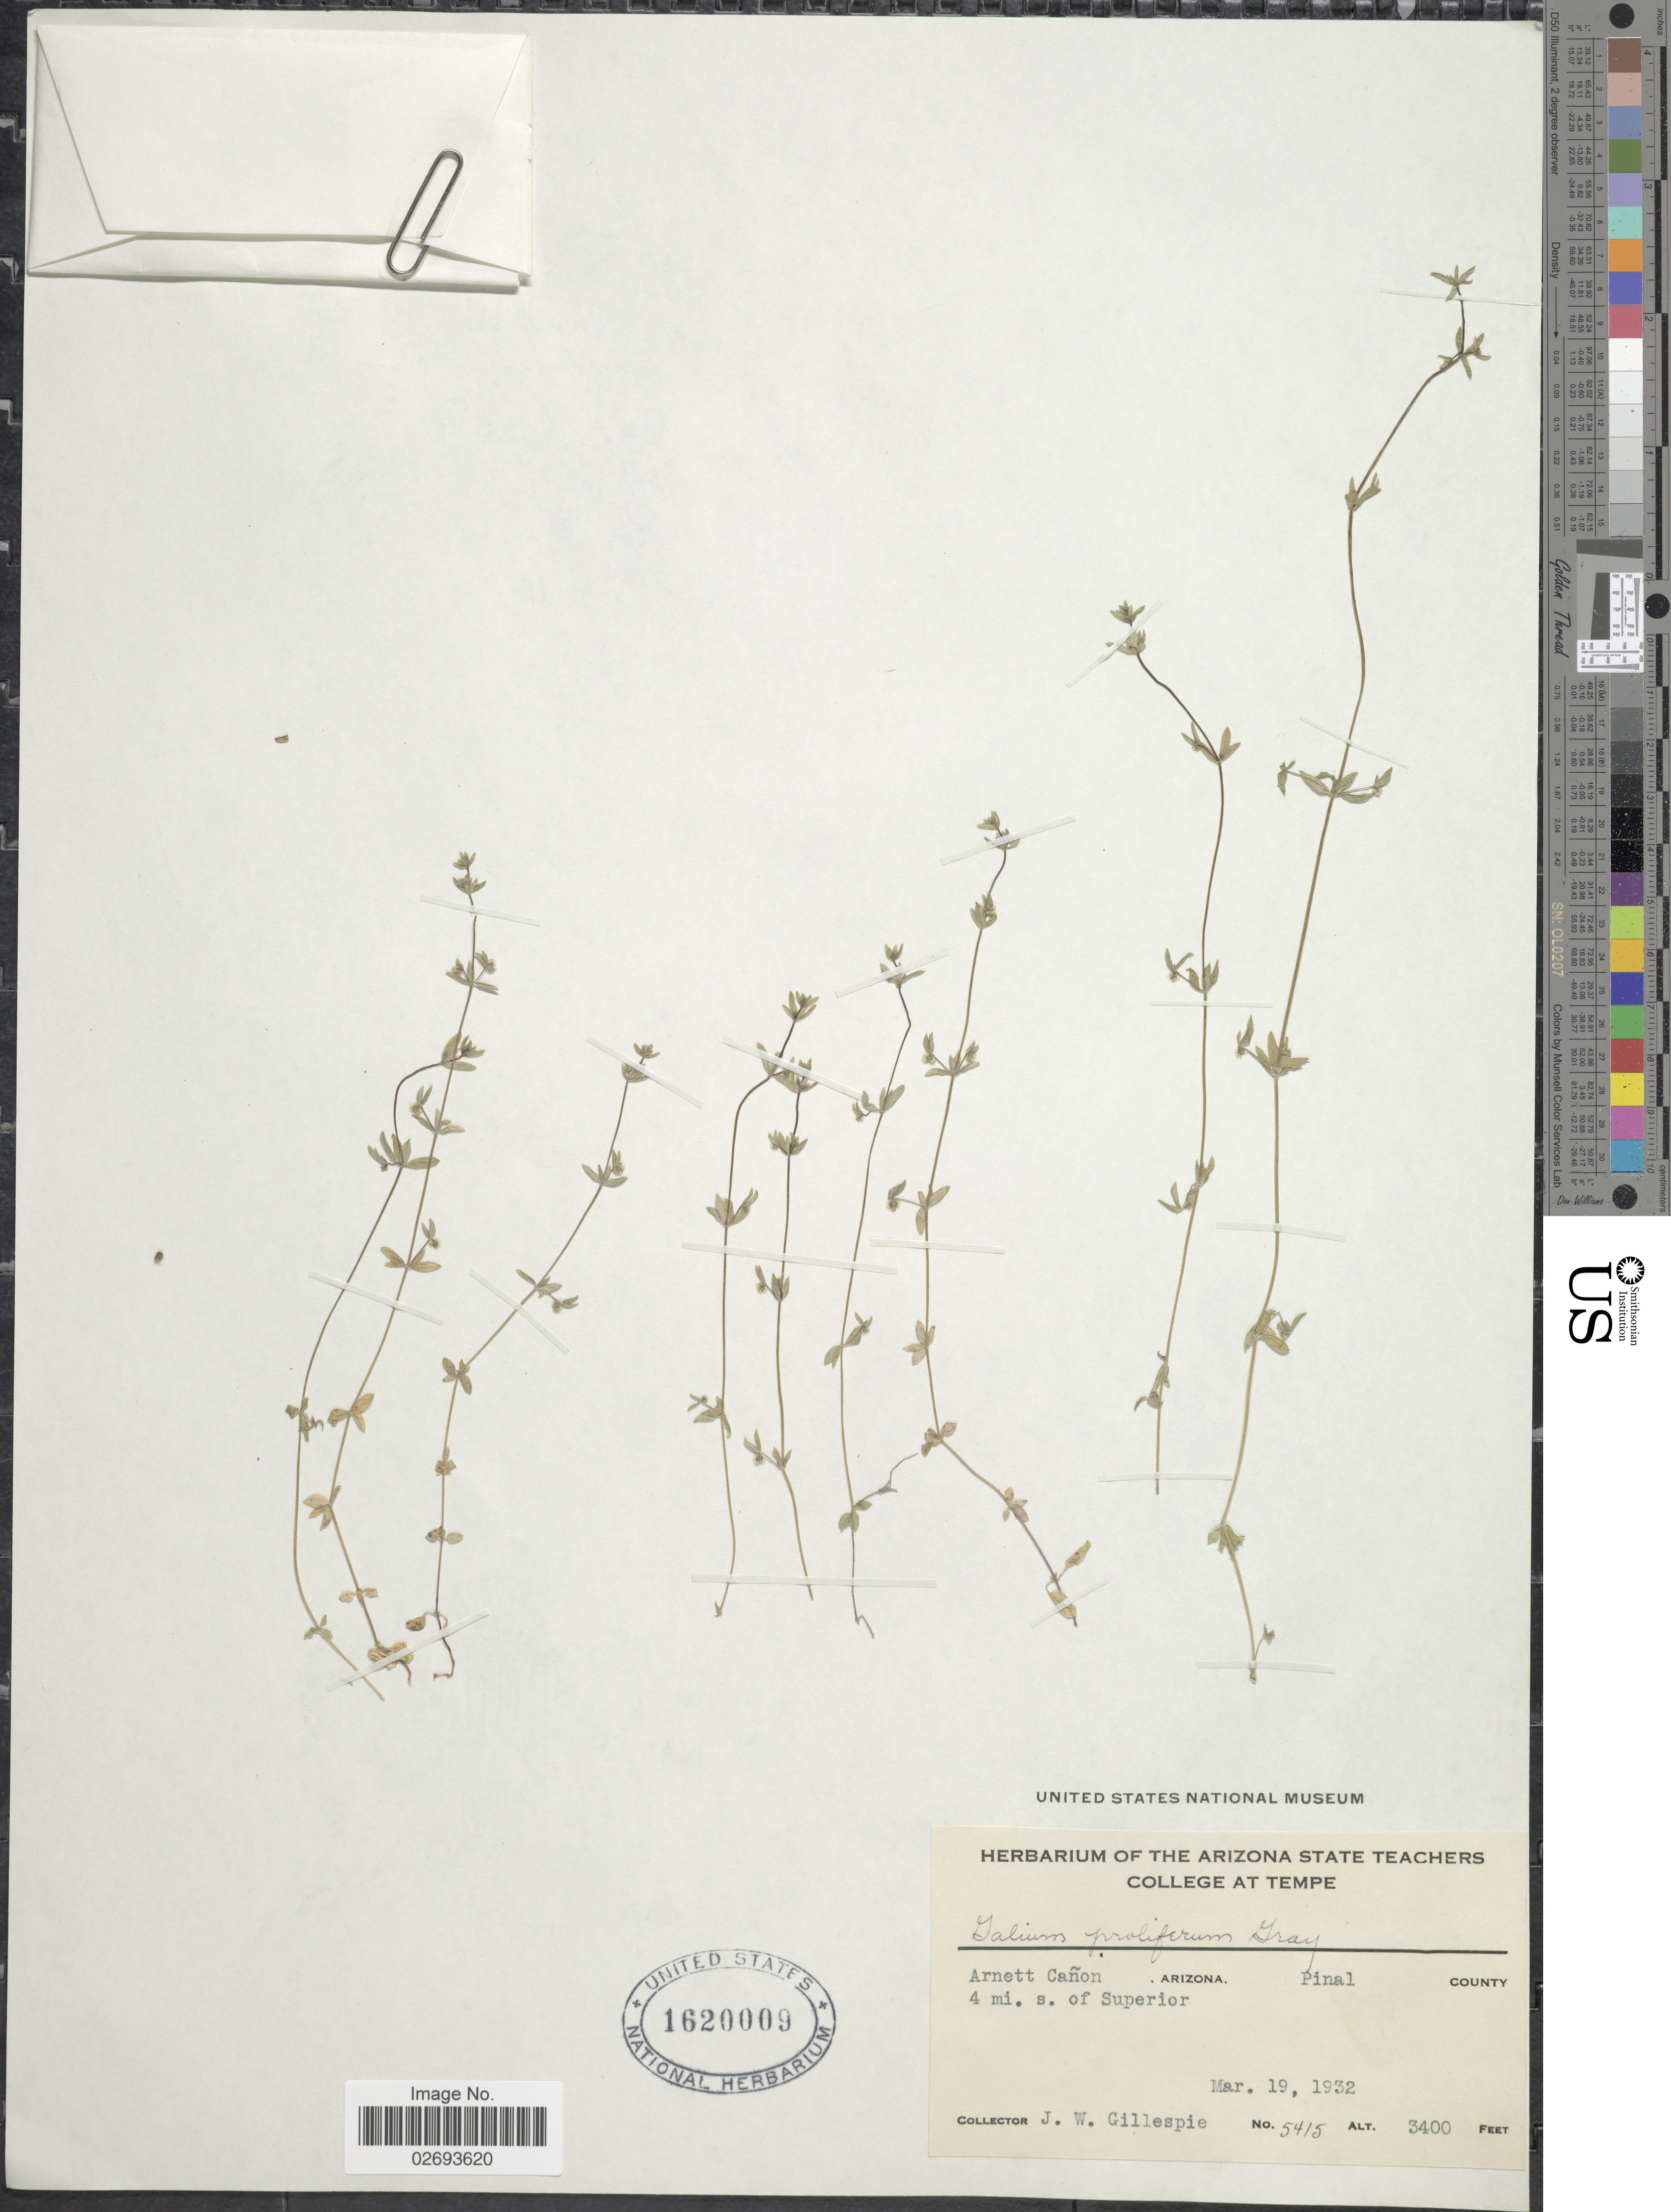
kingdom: Plantae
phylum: Tracheophyta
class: Magnoliopsida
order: Gentianales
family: Rubiaceae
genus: Galium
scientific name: Galium proliferum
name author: A. Gray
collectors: J. W. Gillespie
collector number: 5415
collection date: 1932-03-19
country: United States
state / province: Arizona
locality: Arnett Canon, Pinal County, 4 mi. s of Superior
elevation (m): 1036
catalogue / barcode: US 1620009